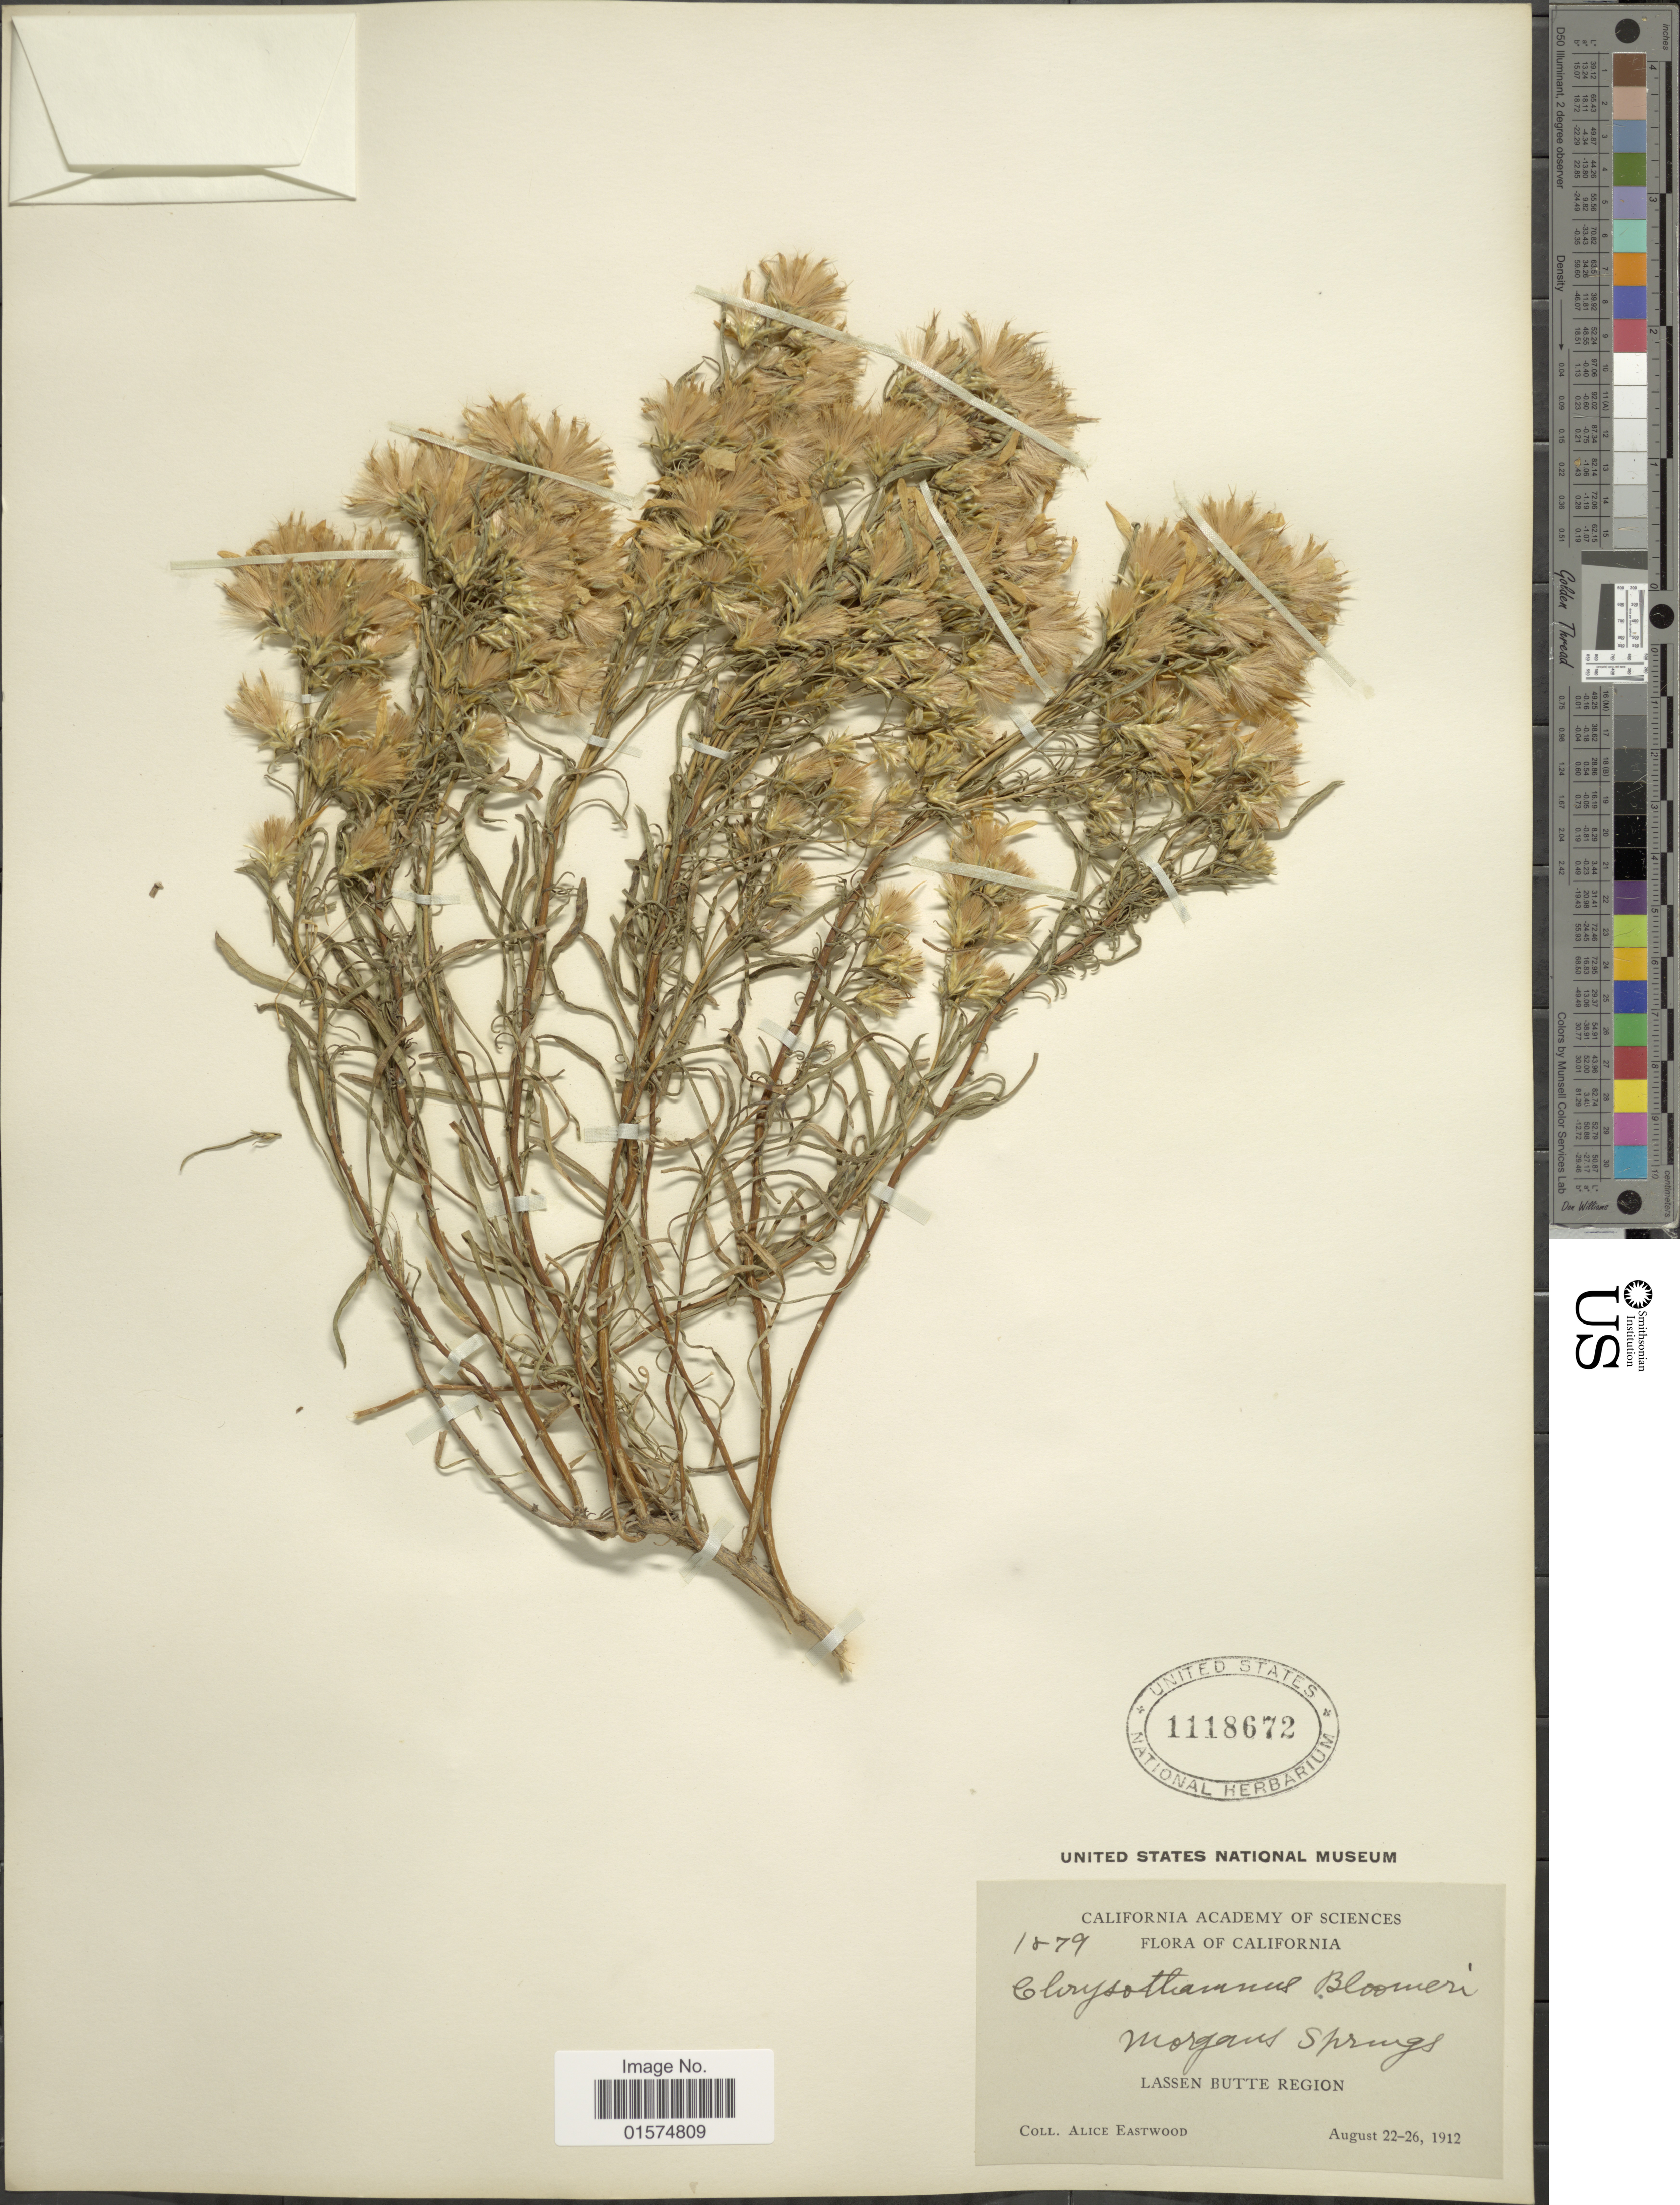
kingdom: Plantae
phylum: Tracheophyta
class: Magnoliopsida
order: Asterales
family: Asteraceae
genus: Ericameria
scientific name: Ericameria bloomeri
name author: (A. Gray) J.F. Macbr.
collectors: A. Eastwood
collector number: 1879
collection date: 1912-08-22/1912-08-26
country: United States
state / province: California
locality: Morgans Springs. Lassen Butte Region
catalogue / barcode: US 1118672